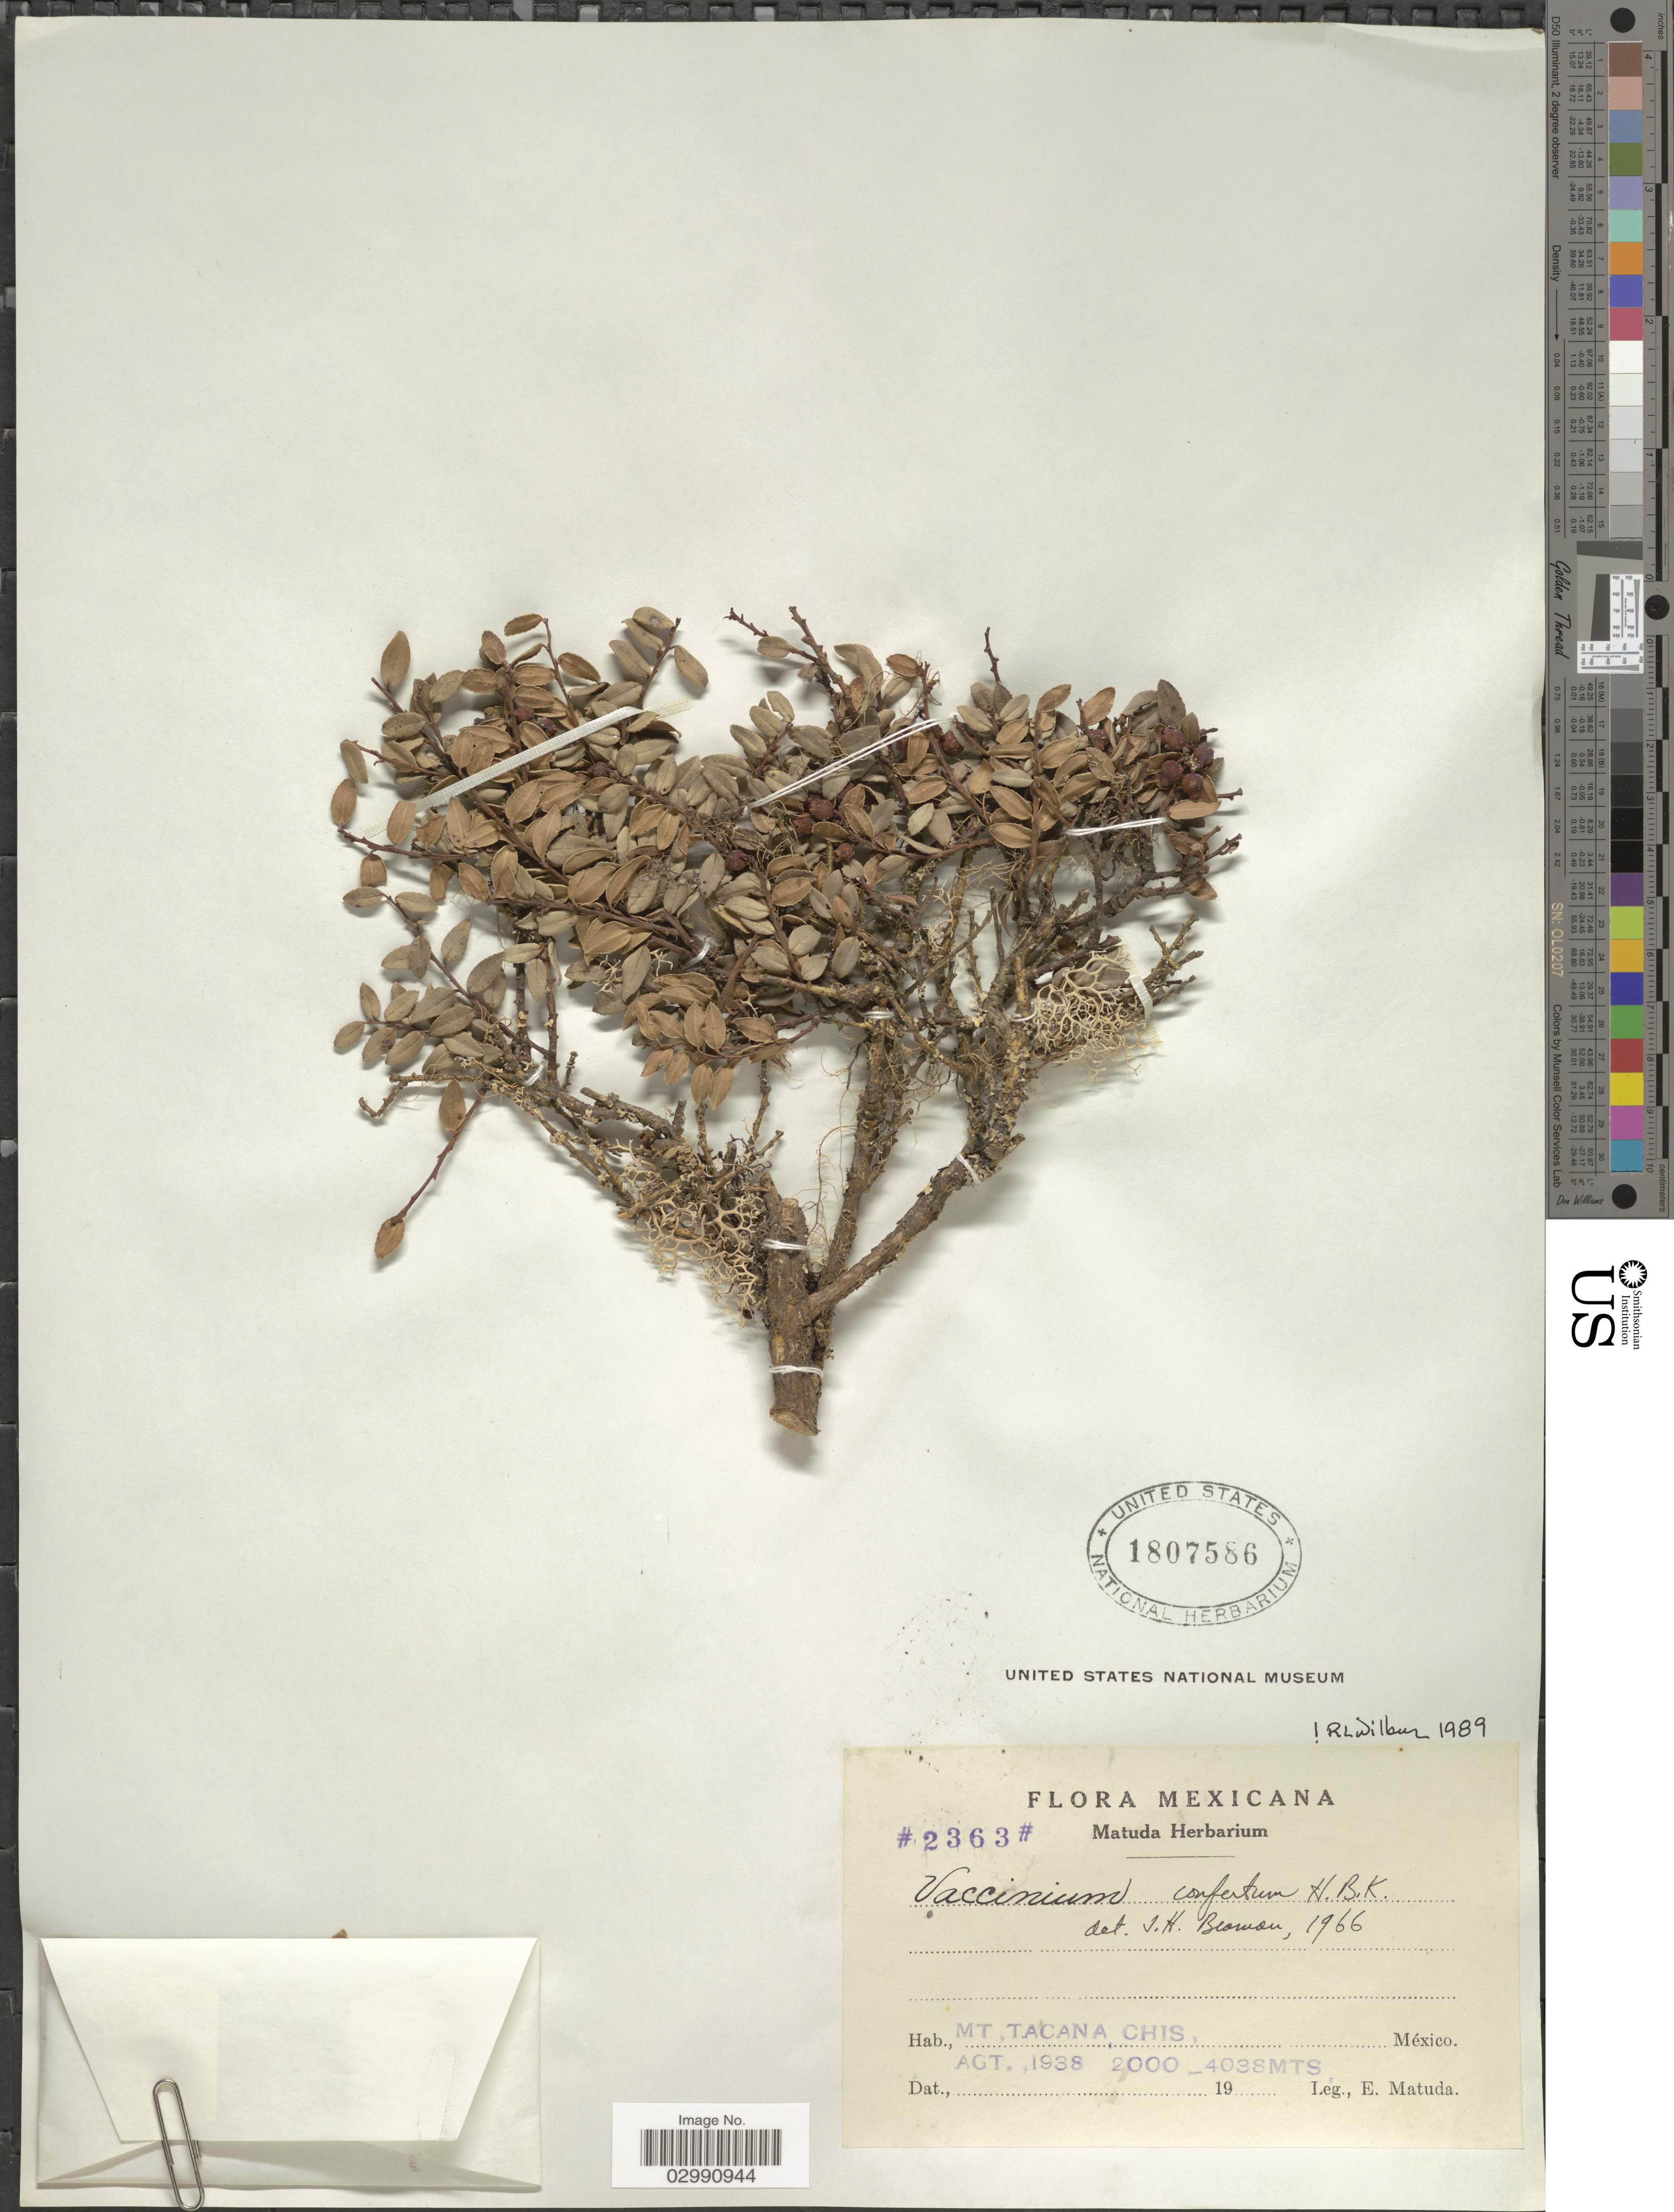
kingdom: Plantae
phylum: Tracheophyta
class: Magnoliopsida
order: Ericales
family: Ericaceae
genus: Vaccinium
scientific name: Vaccinium confertum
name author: Kunth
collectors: E. Matuda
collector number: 2363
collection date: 1938-08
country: Mexico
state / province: Chiapas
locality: Mt. Tacana, Chis.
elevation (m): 2000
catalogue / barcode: US 1807586